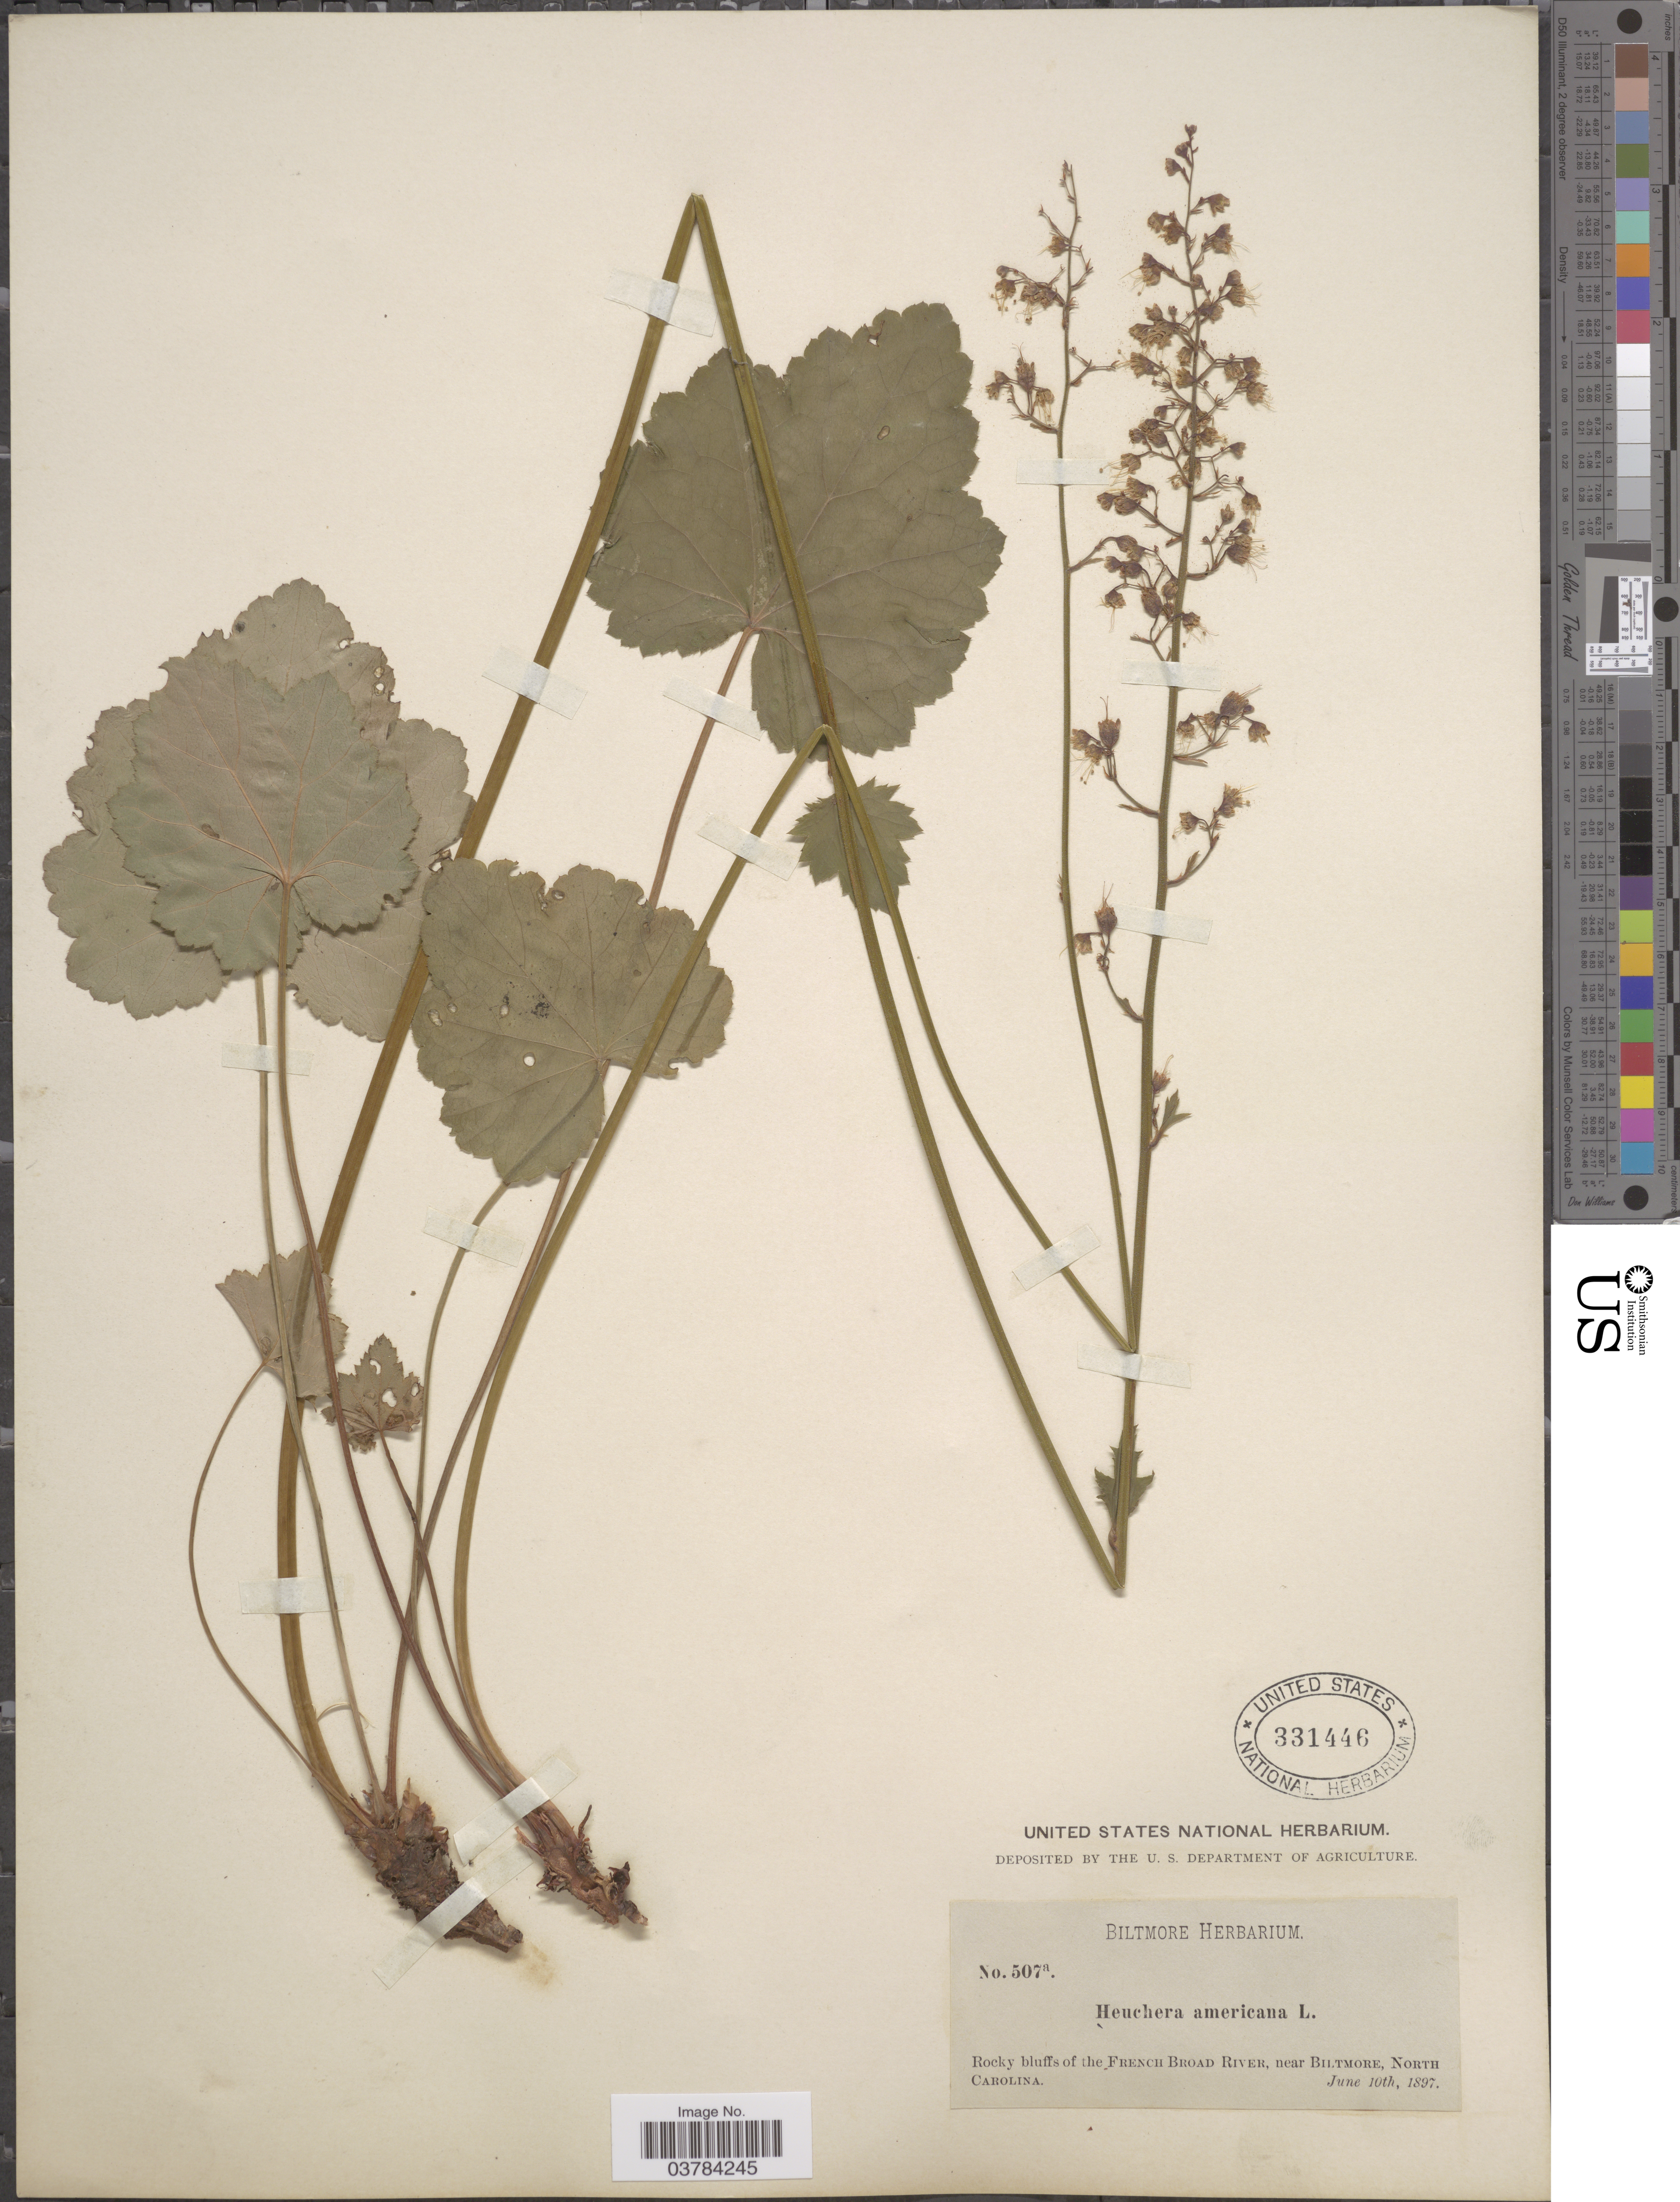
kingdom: Plantae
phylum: Tracheophyta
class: Magnoliopsida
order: Saxifragales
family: Saxifragaceae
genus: Heuchera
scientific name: Heuchera americana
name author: L.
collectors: ex herb. Biltmore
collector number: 507a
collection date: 1897-06-10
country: United States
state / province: North Carolina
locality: Rocky bluffs of the French Broad River, near Biltmore.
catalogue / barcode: US 331446